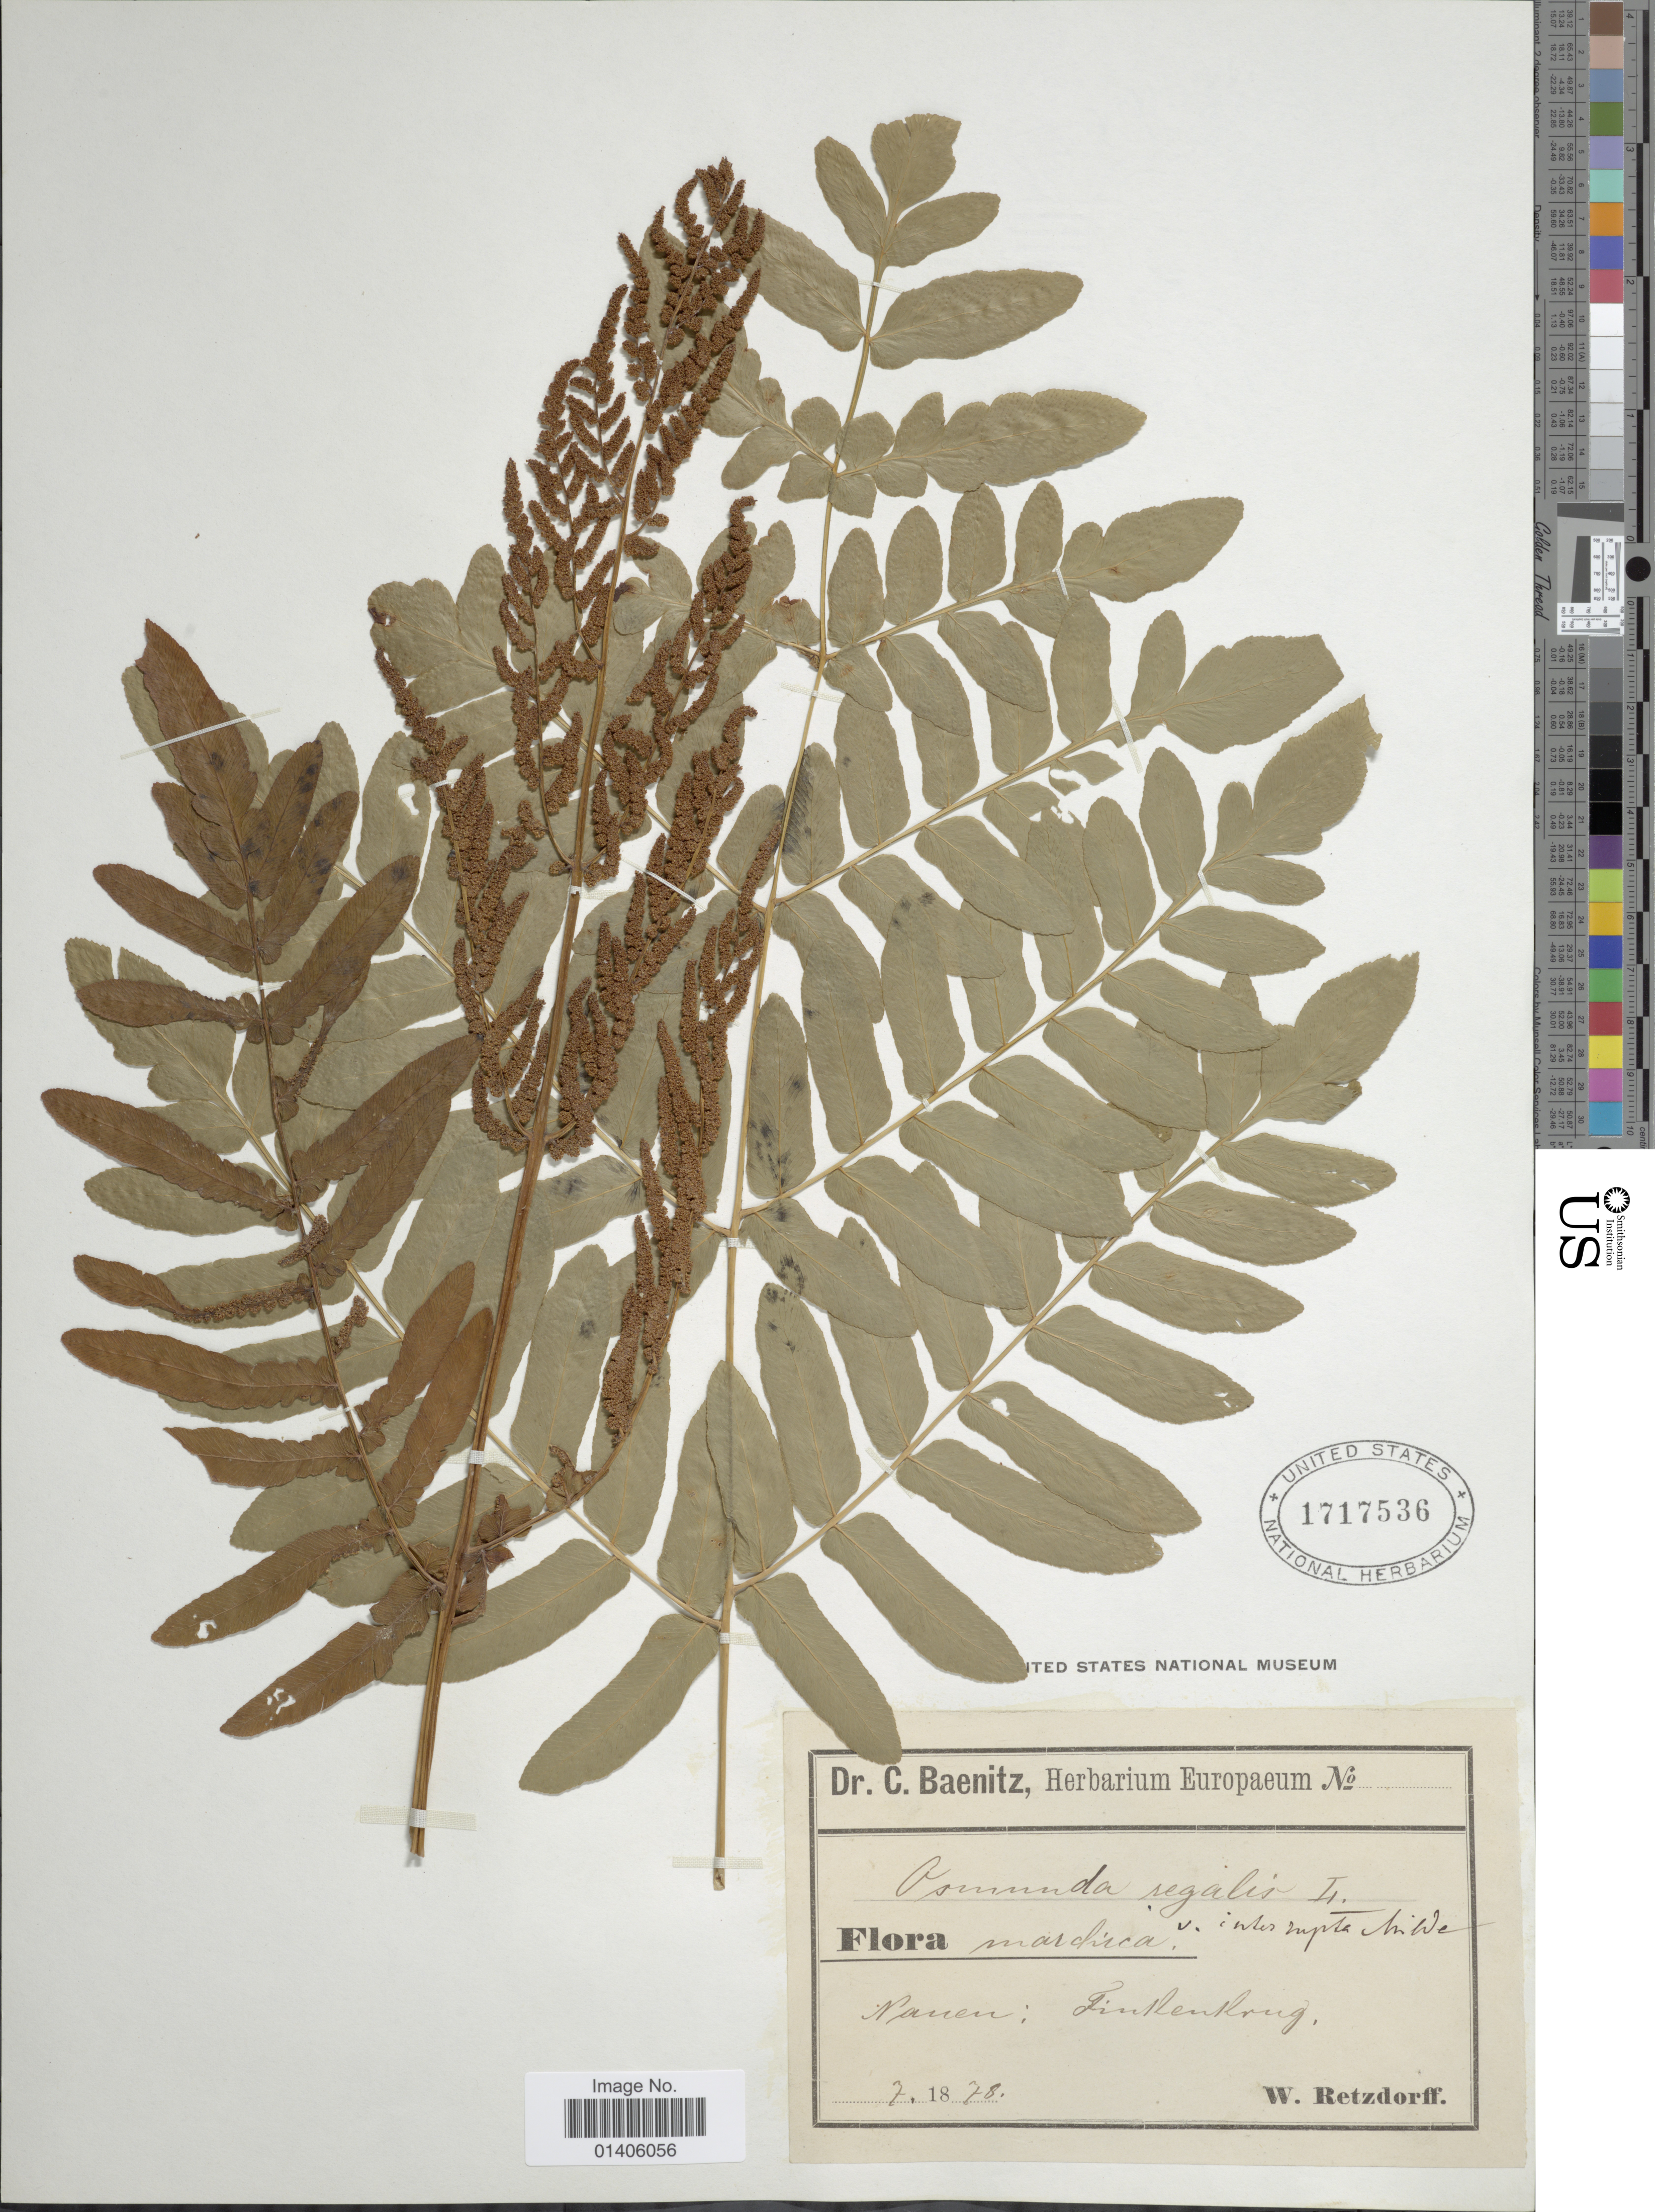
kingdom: Plantae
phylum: Tracheophyta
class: Polypodiopsida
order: Osmundales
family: Osmundaceae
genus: Osmunda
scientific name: Osmunda regalis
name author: L.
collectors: W. Retzdorff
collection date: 1878-07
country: Germany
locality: Nauen: Finkenkrug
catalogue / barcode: US 1717536